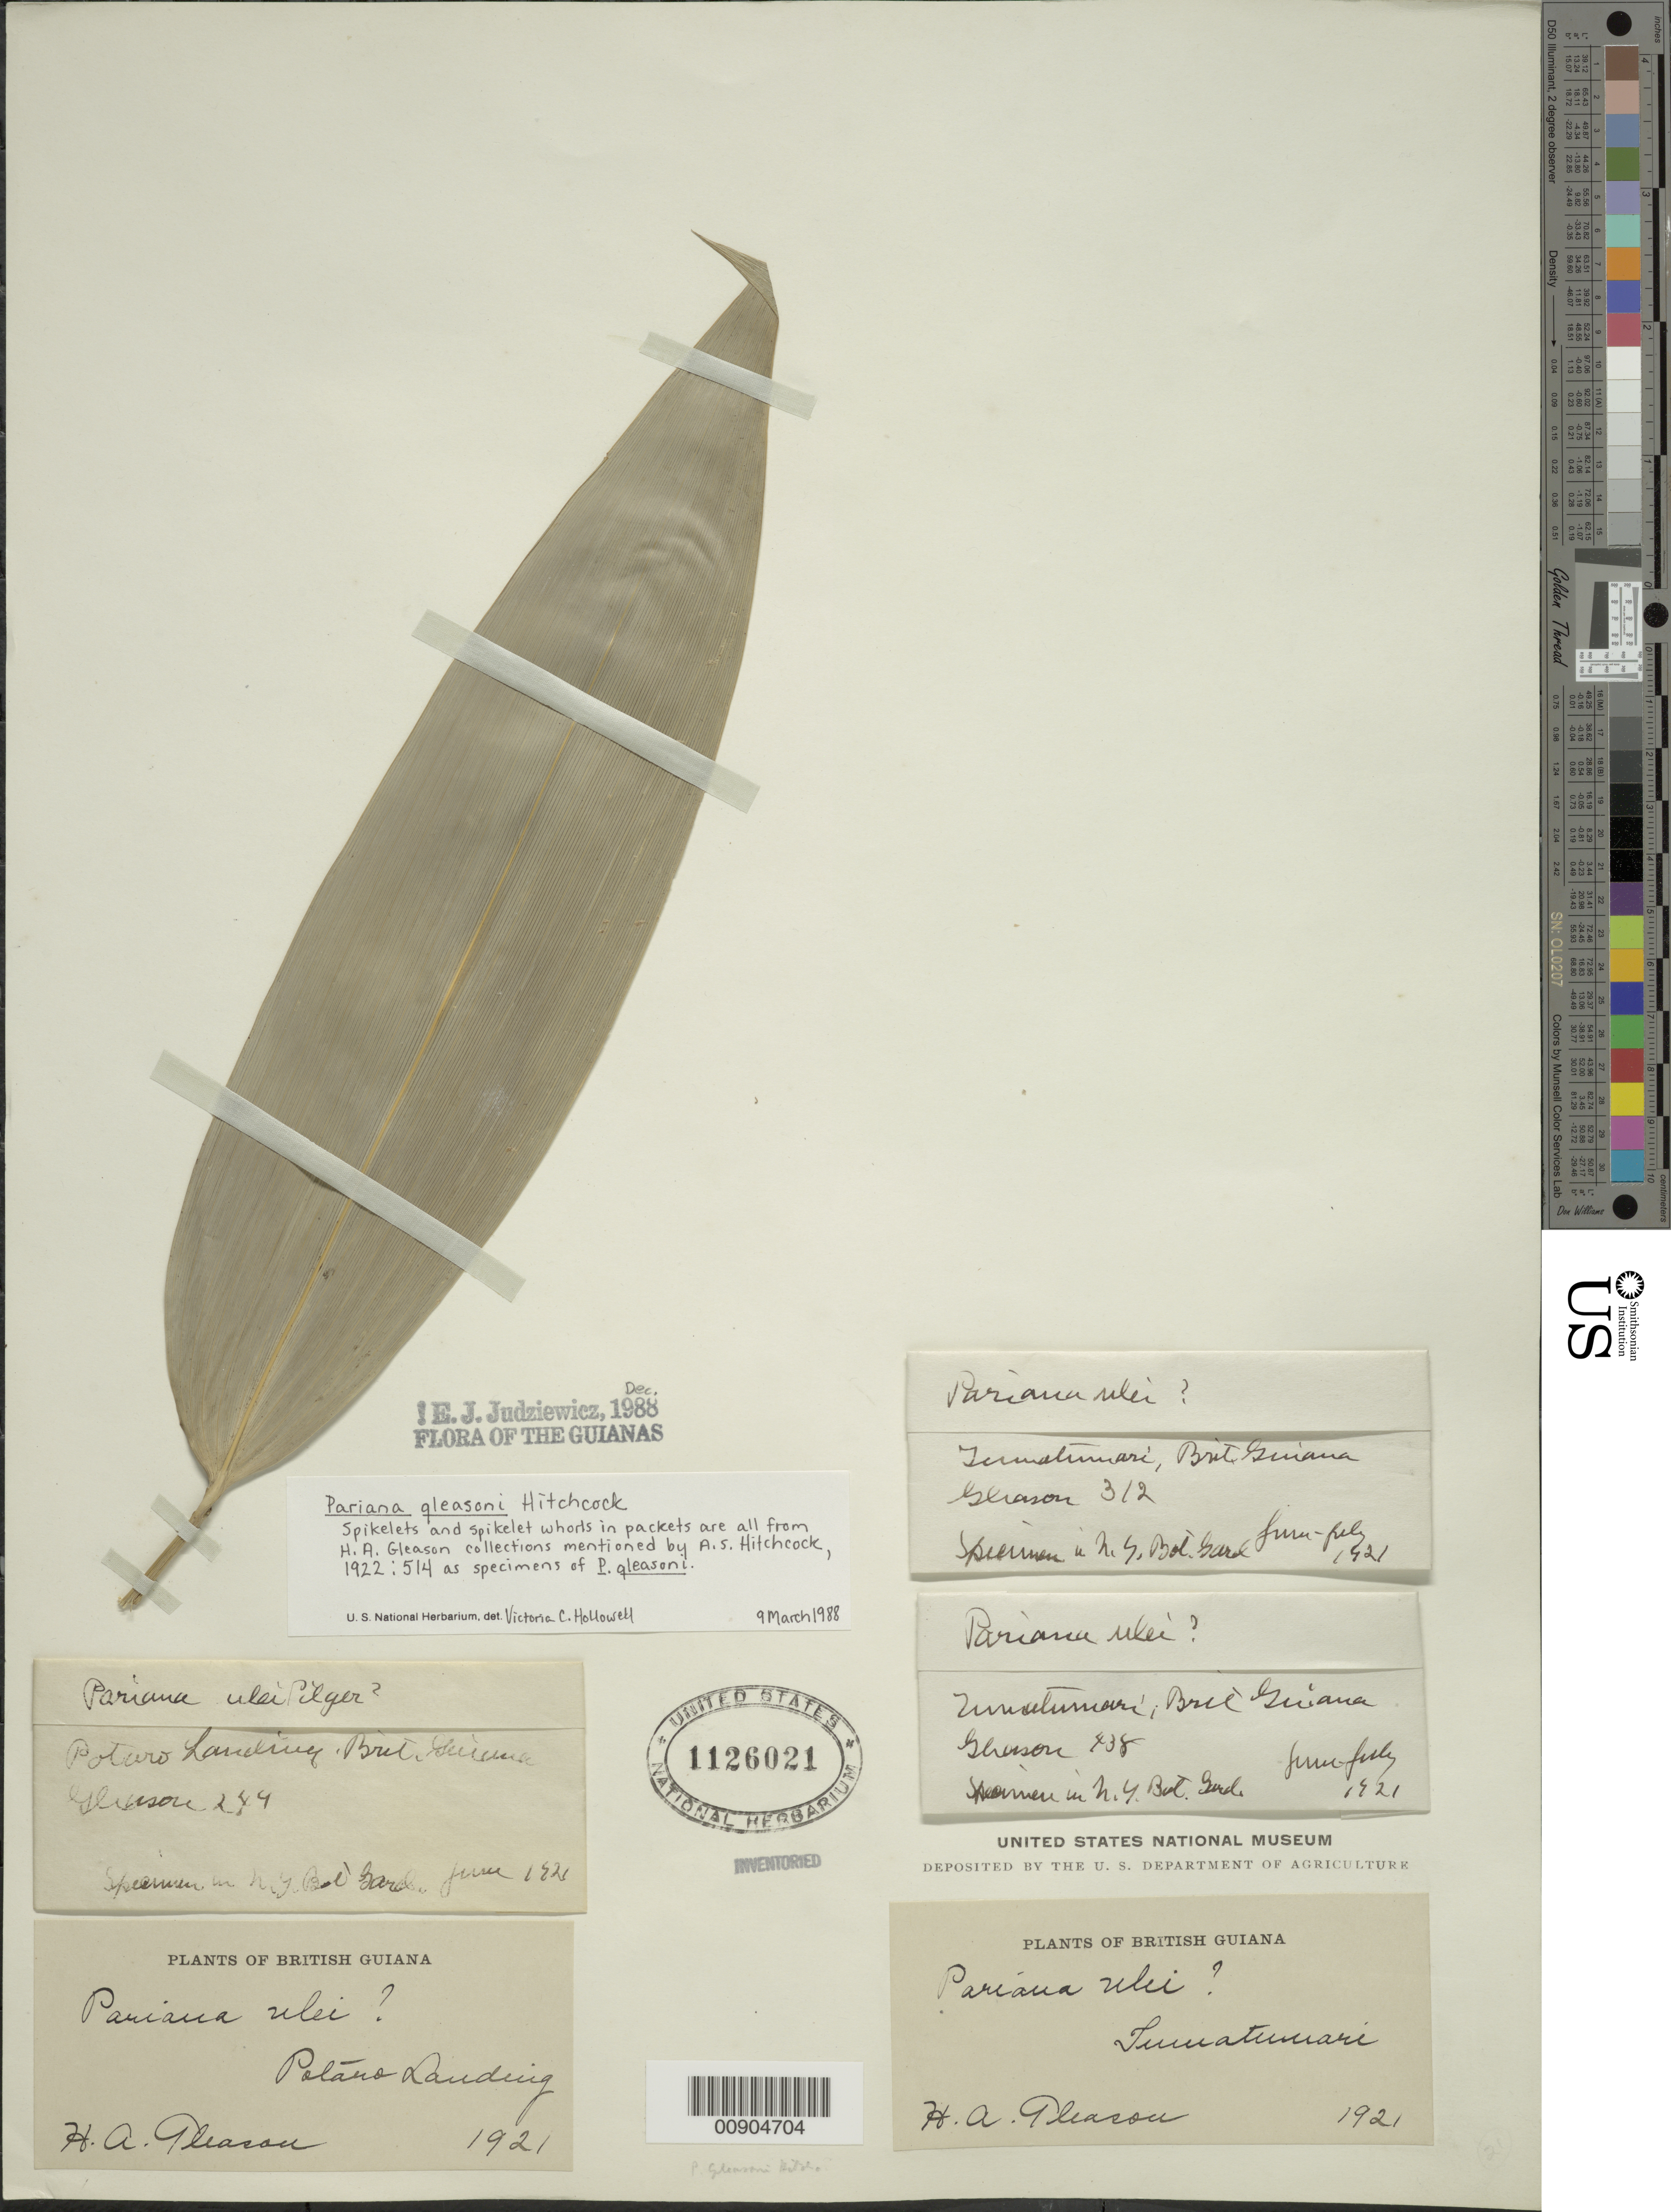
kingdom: Plantae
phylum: Tracheophyta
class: Liliopsida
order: Poales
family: Poaceae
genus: Pariana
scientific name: Pariana gleasonii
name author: Hitchc.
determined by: Judziewicz, E. J.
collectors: H. A. Gleason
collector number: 244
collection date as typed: Jun-21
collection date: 1921-06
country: Guyana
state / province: Potaro-Siparuni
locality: Potaro Landing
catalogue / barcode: US 1126021